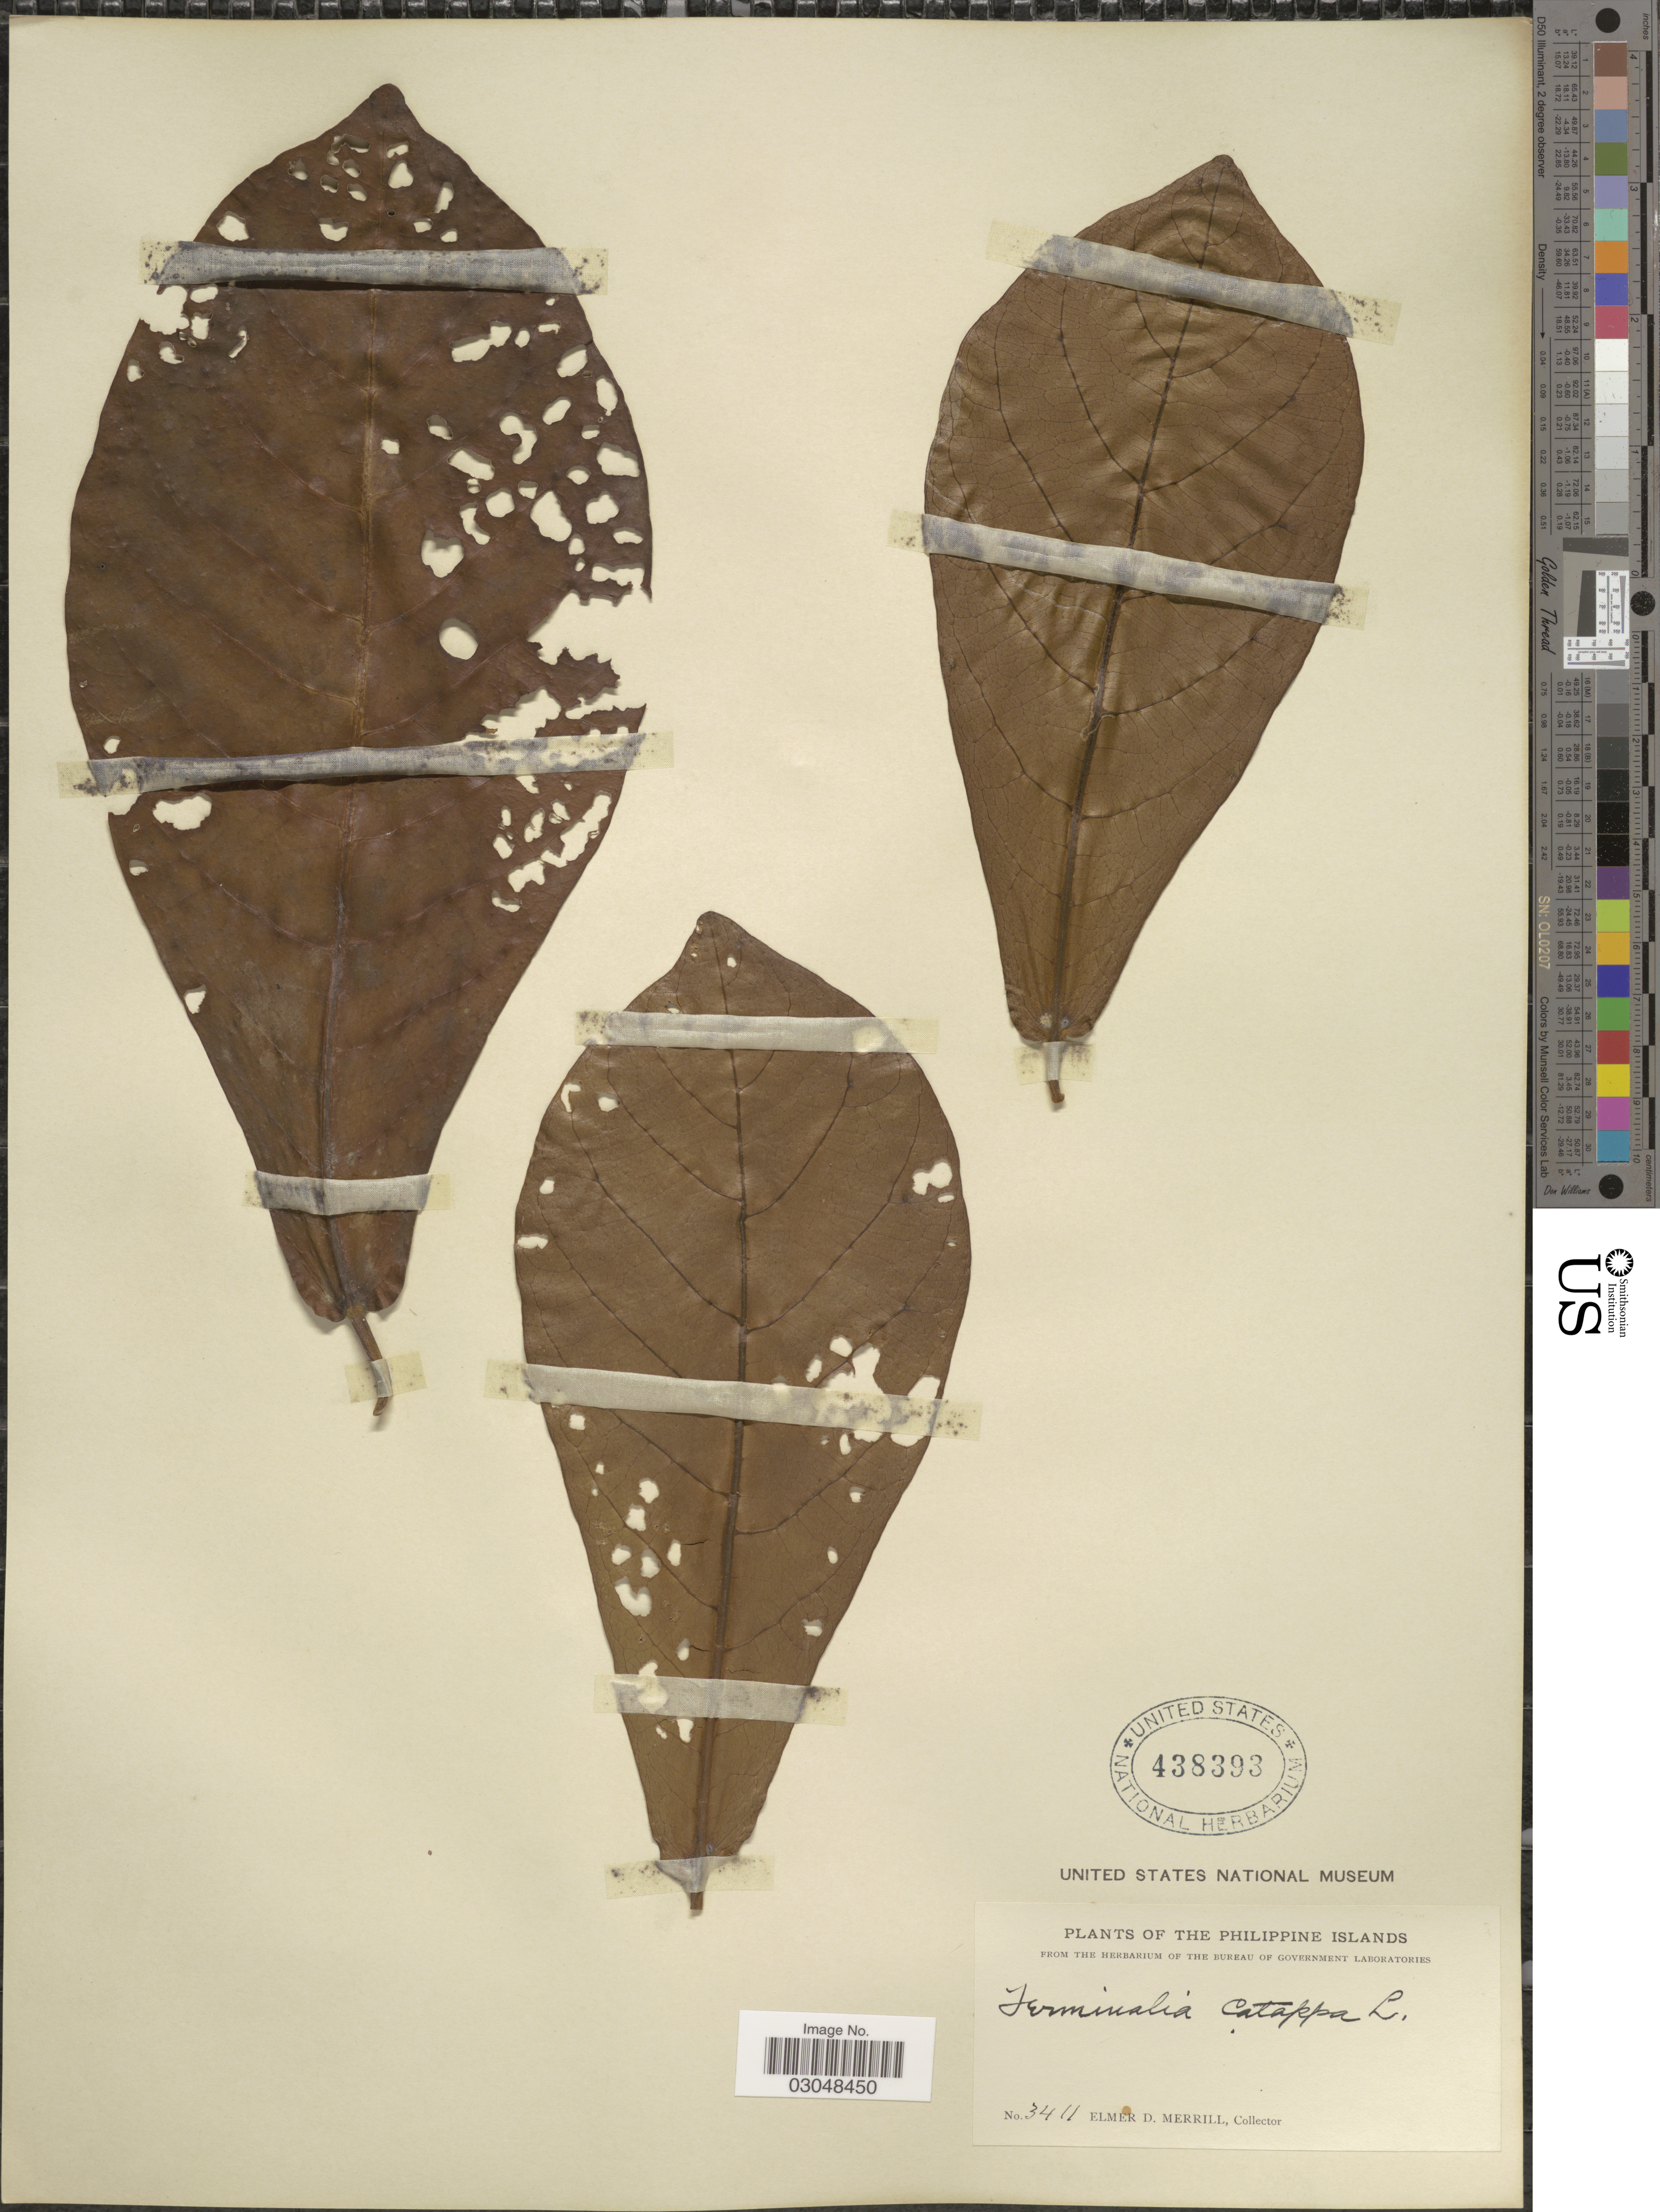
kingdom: Plantae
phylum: Tracheophyta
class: Magnoliopsida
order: Myrtales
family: Combretaceae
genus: Terminalia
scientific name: Terminalia catappa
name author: L.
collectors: E. D. Merrill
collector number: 3411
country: Philippines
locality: The Philippine Islands.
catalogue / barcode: US 438393